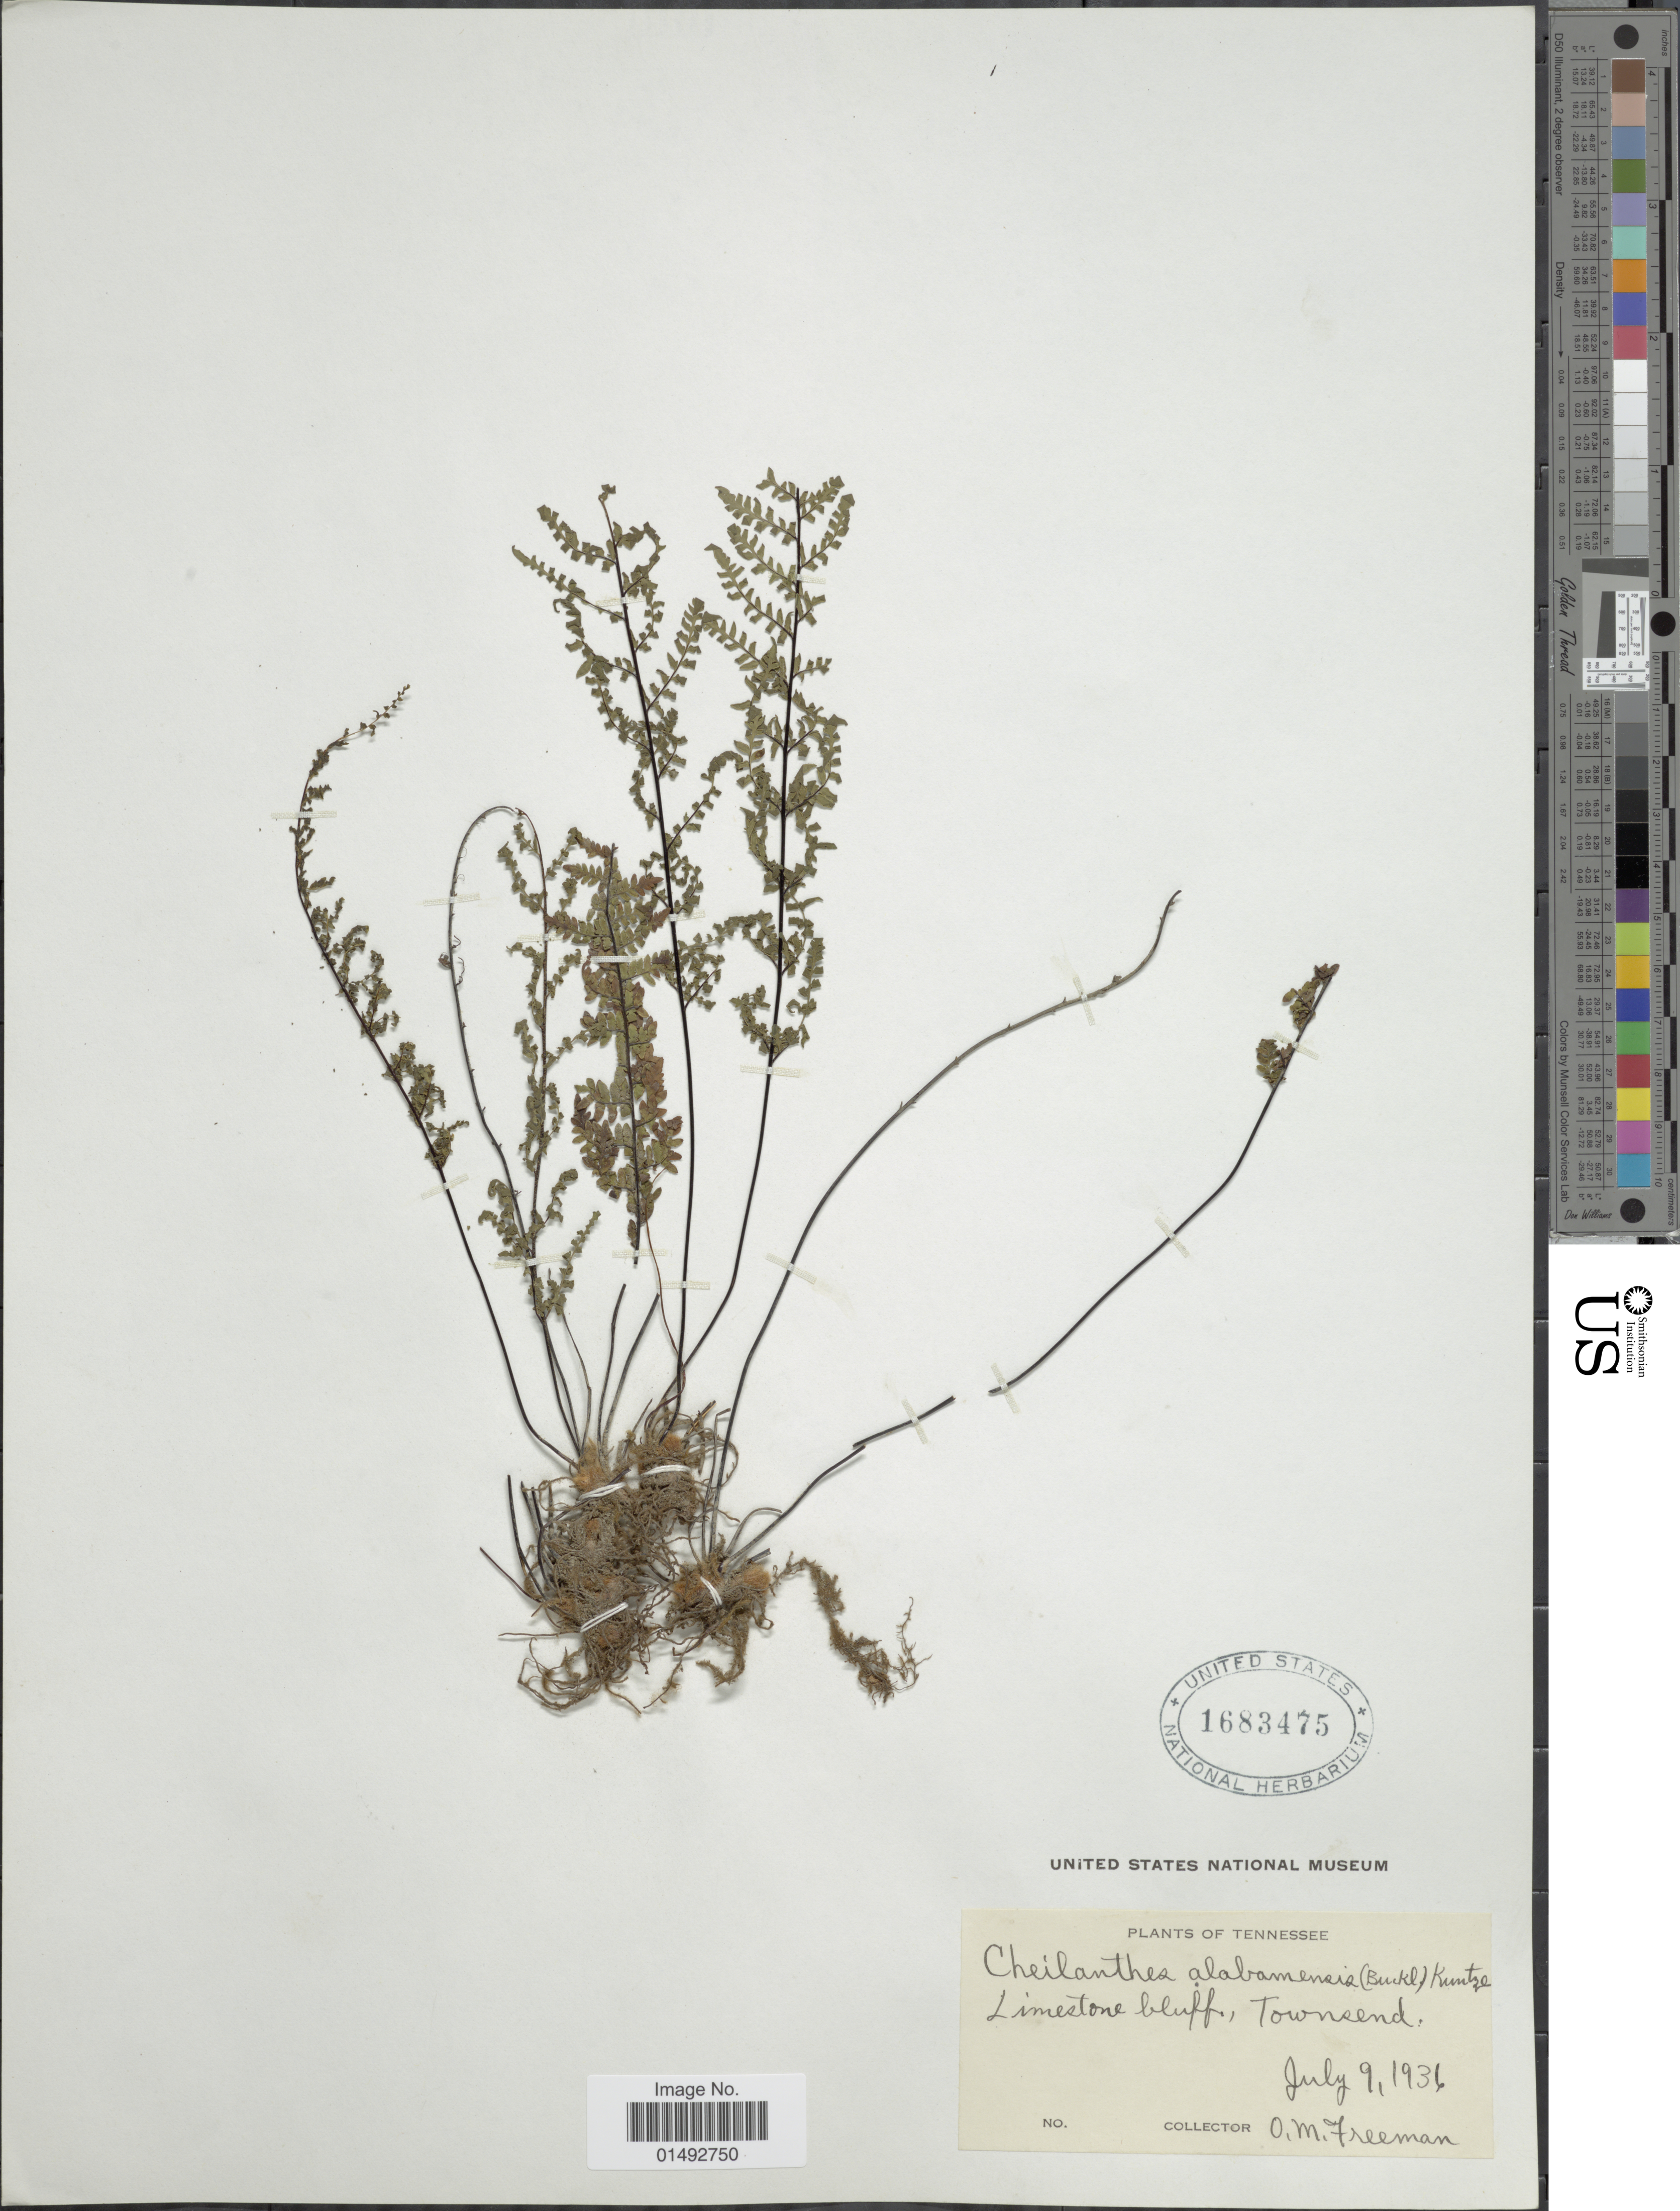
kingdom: Plantae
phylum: Tracheophyta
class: Polypodiopsida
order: Polypodiales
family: Pteridaceae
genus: Myriopteris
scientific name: Myriopteris alabamensis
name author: (Buckley) Grusz & Windham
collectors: O. Freeman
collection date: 1936-07-09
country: United States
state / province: Tennessee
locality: Limestone bluff, Townsend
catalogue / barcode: US 1683475